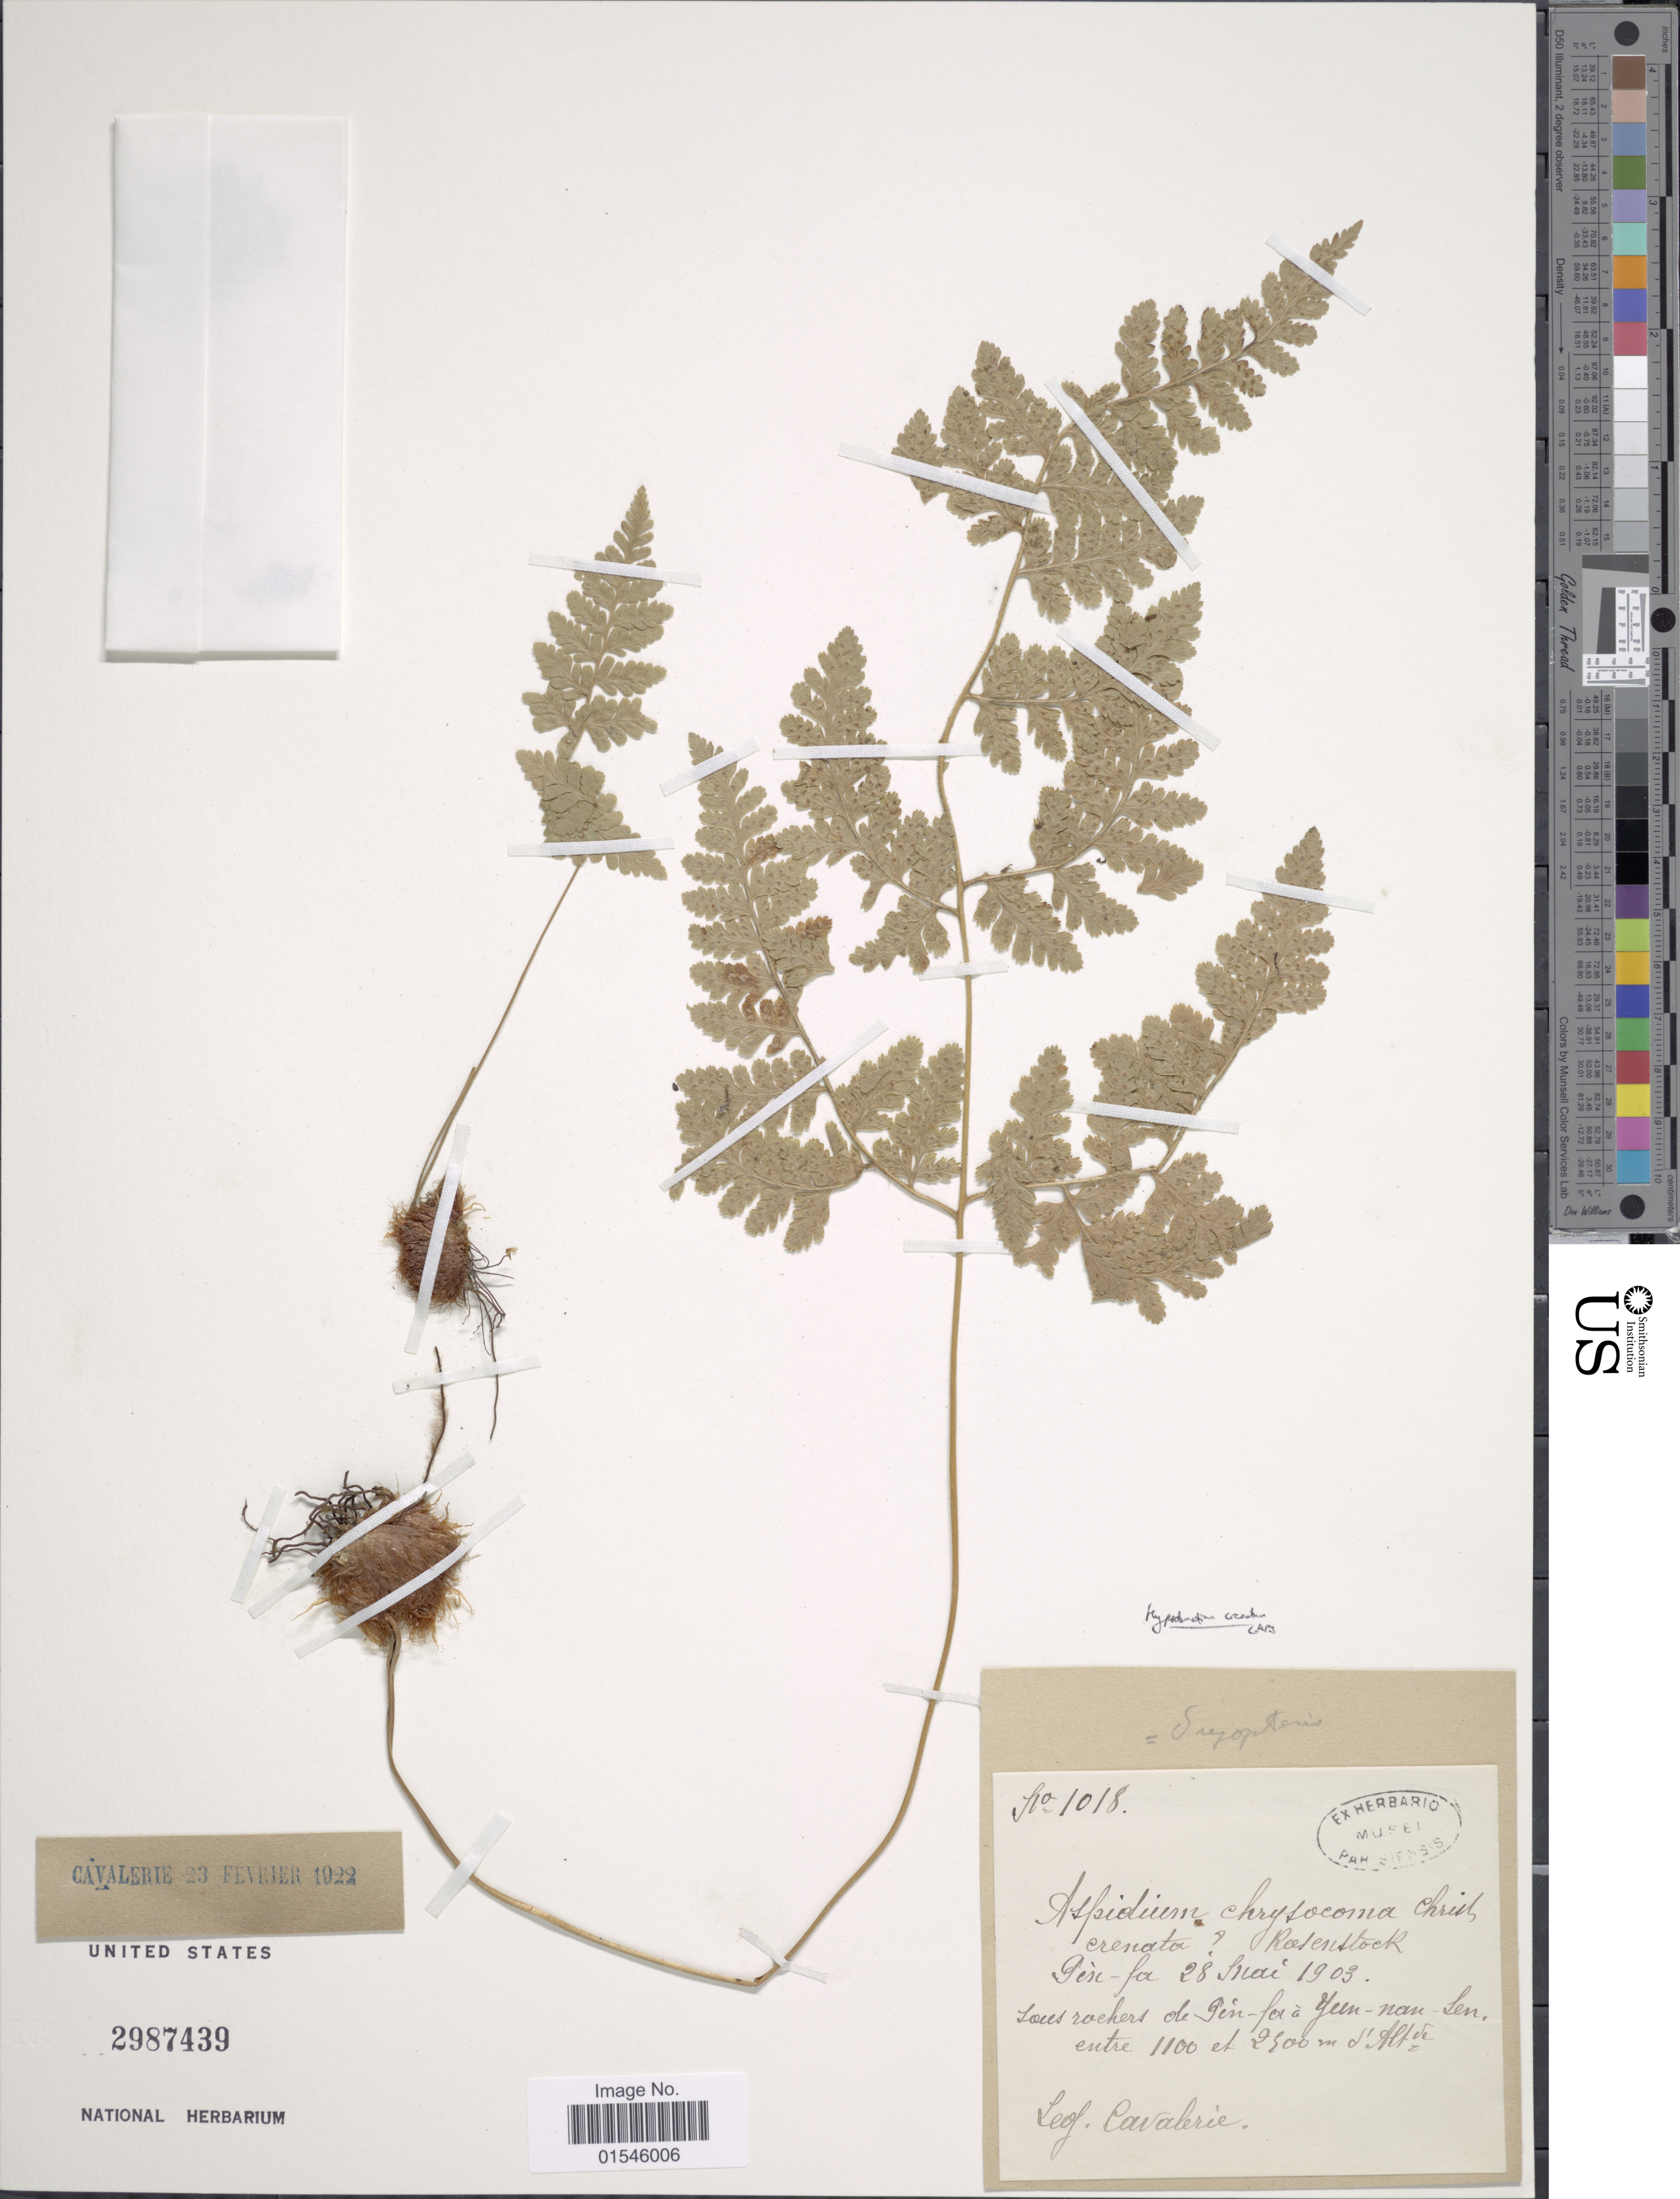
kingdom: Plantae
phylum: Tracheophyta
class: Polypodiopsida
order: Polypodiales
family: Hypodematiaceae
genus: Hypodematium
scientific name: Hypodematium crenatum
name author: (Forssk.) Kuhn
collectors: -. Cavalerie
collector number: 1018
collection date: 1903-05-28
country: China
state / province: Yunnan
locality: Sou rocher de Pen-for a Yeen-nan-Sen [interpreted]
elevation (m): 1100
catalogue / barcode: US 2987439